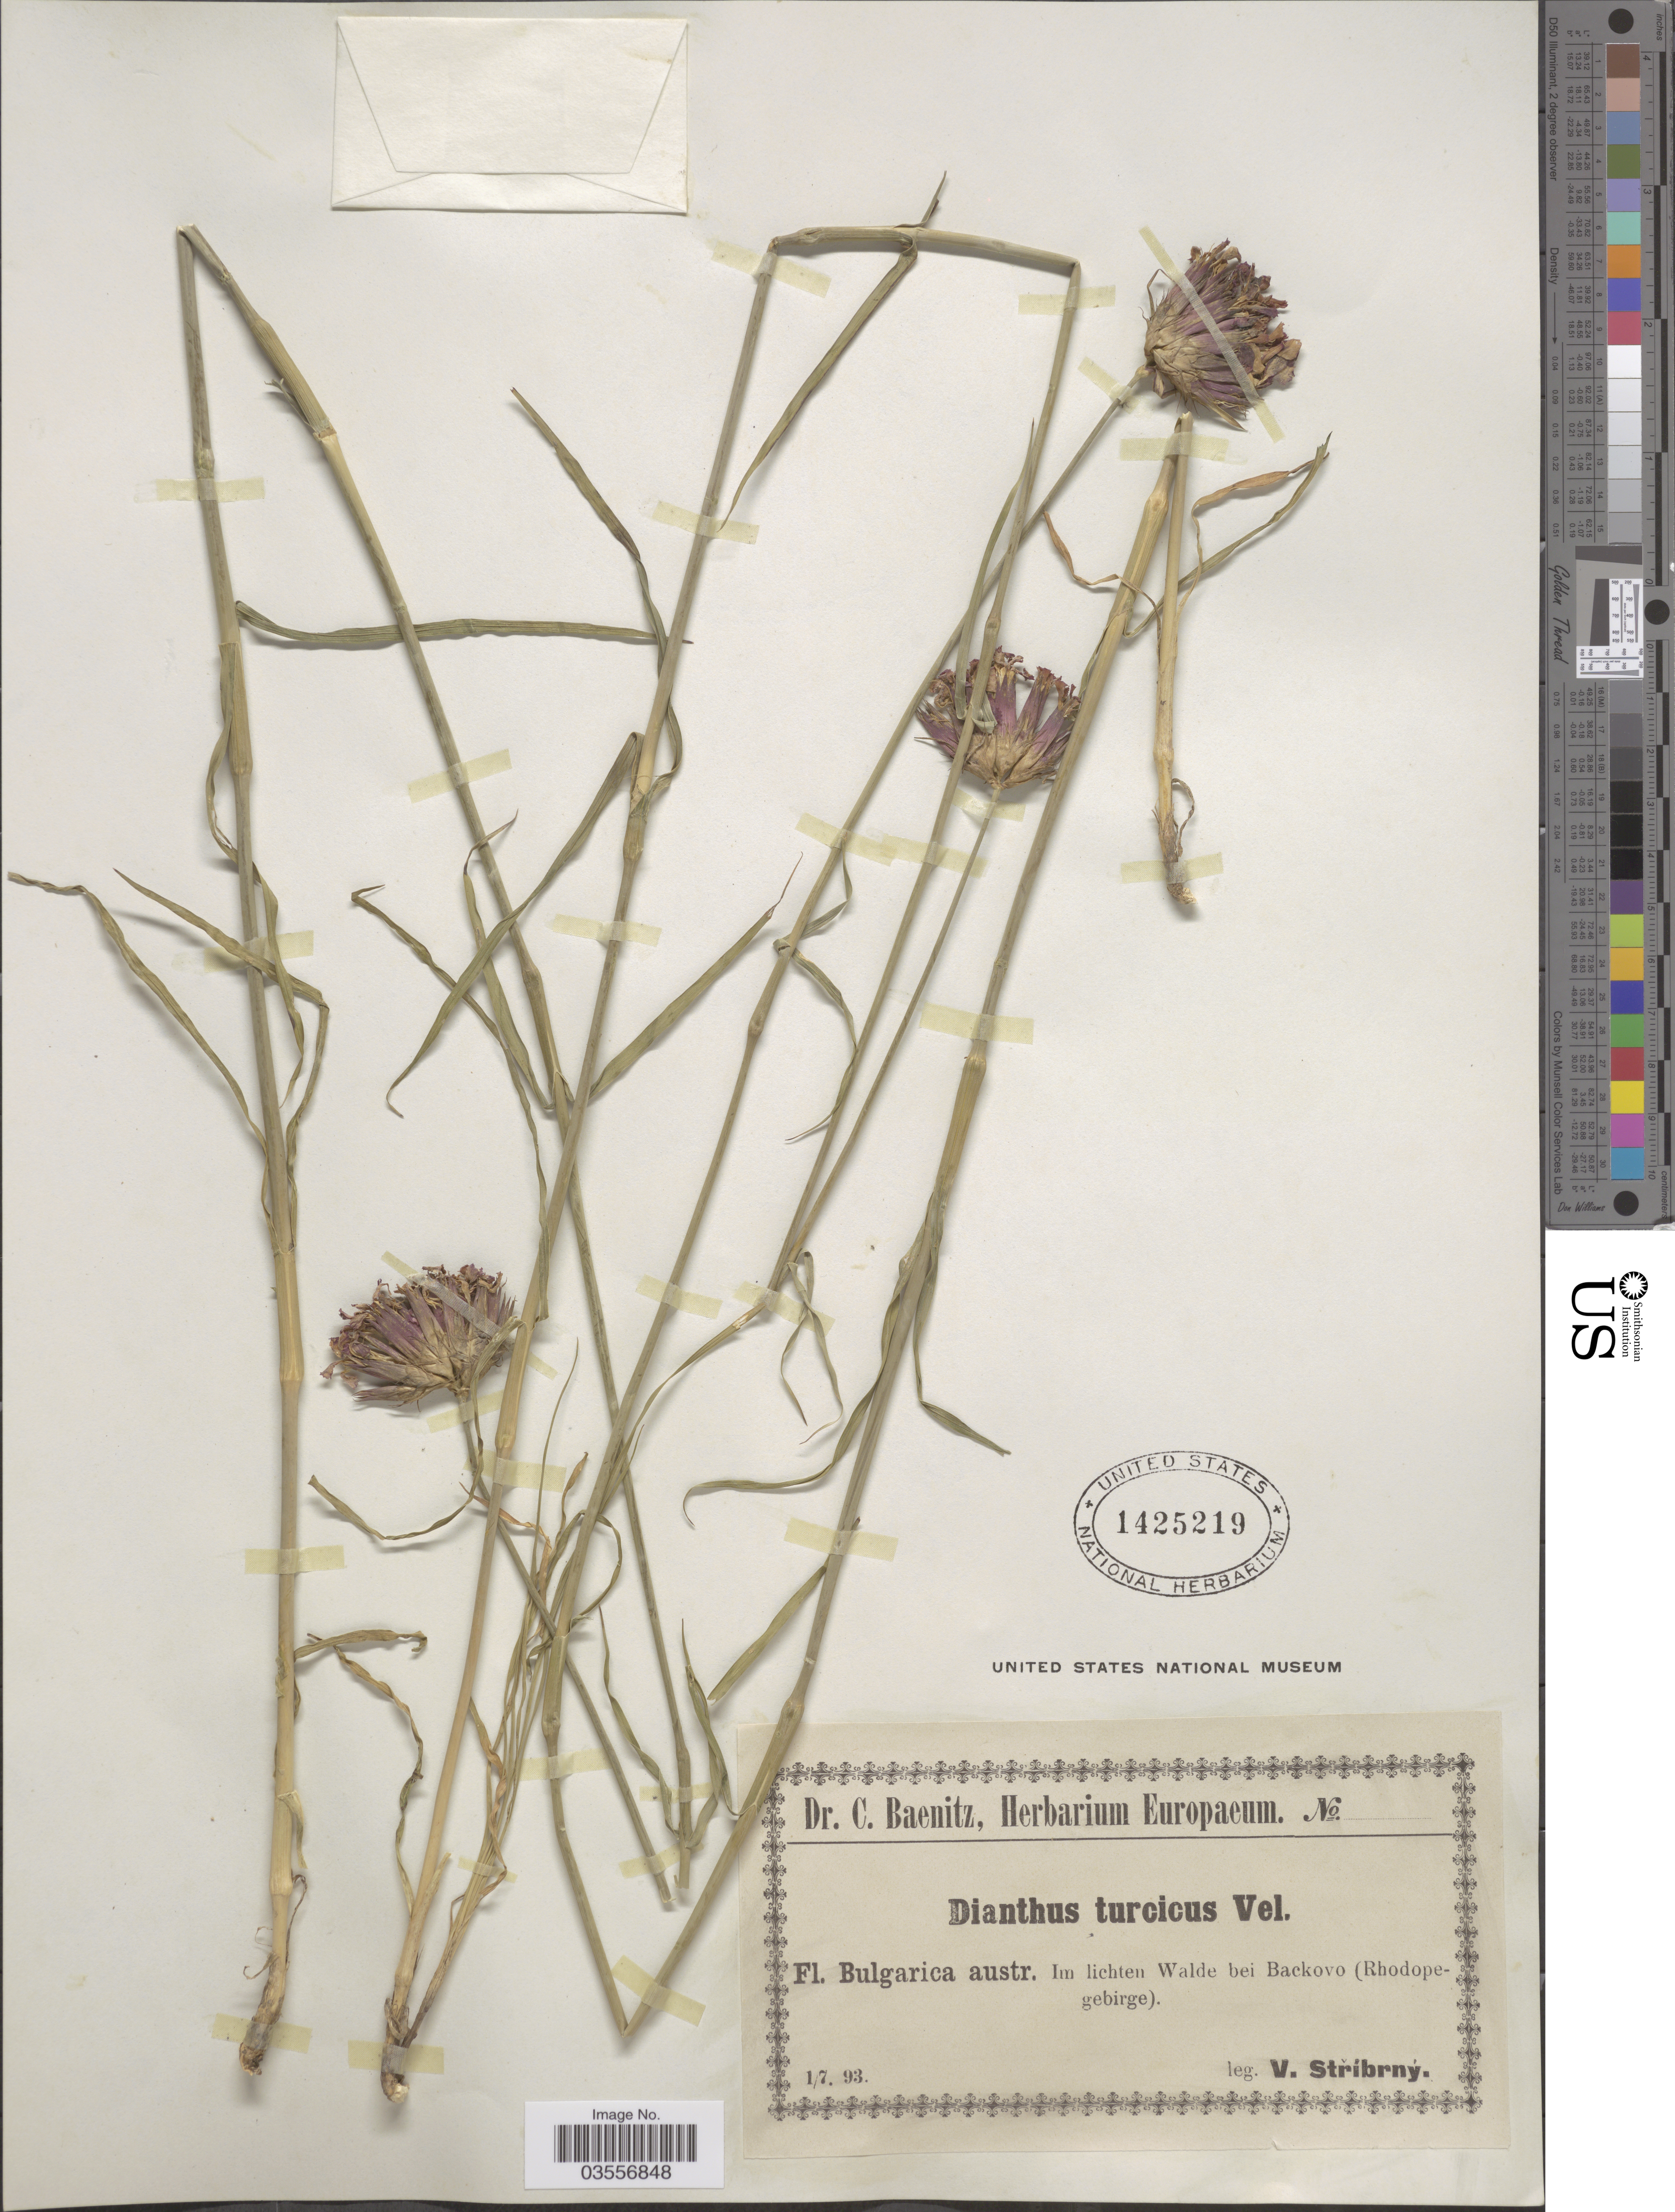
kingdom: Plantae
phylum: Tracheophyta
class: Magnoliopsida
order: Caryophyllales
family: Caryophyllaceae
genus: Dianthus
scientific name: Dianthus turcicus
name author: Velen.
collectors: V. Stribrny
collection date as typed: Transcribed d/m/y: 1/7/93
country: Bulgaria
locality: Bulgarica austr. Im lichten Walde bei Backovo (Rhodopegebirge).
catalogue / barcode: US 1425219